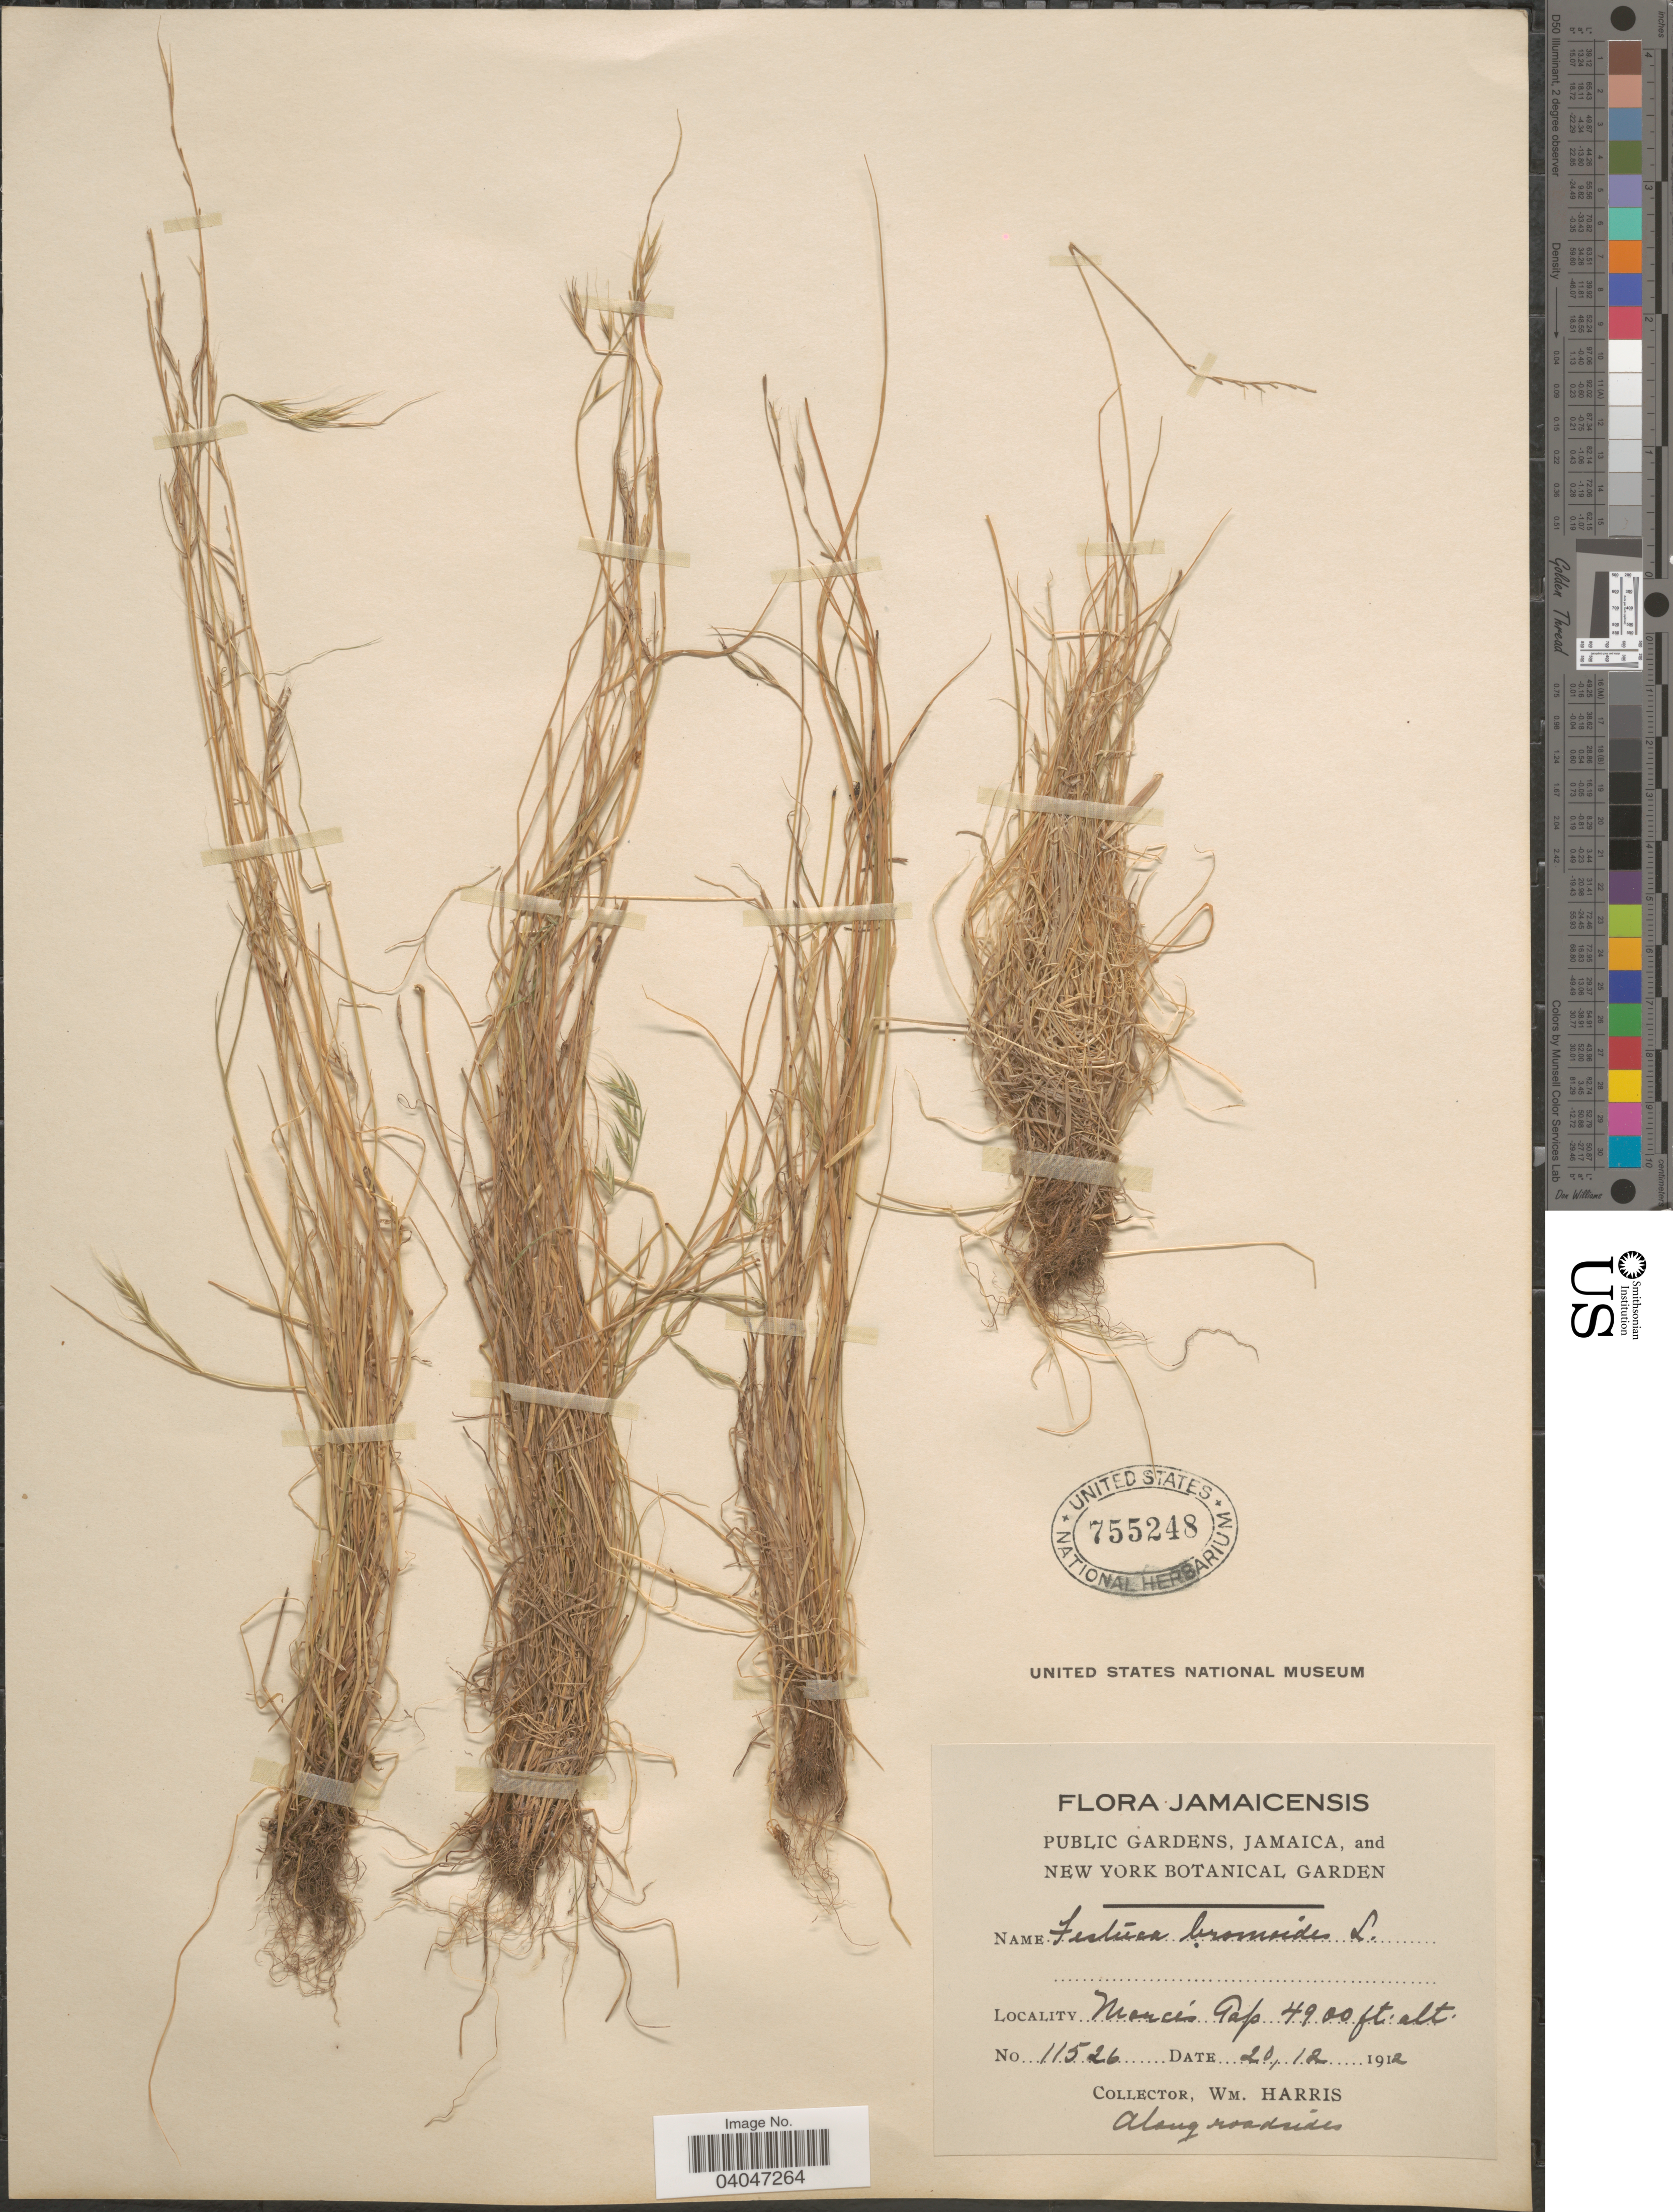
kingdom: Plantae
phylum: Tracheophyta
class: Liliopsida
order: Poales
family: Poaceae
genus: Festuca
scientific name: Festuca bromoides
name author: L.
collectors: W. H. Harris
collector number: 11526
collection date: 1912-12-20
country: Jamaica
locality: Marce's Gap.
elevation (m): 1494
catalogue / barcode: US 755248